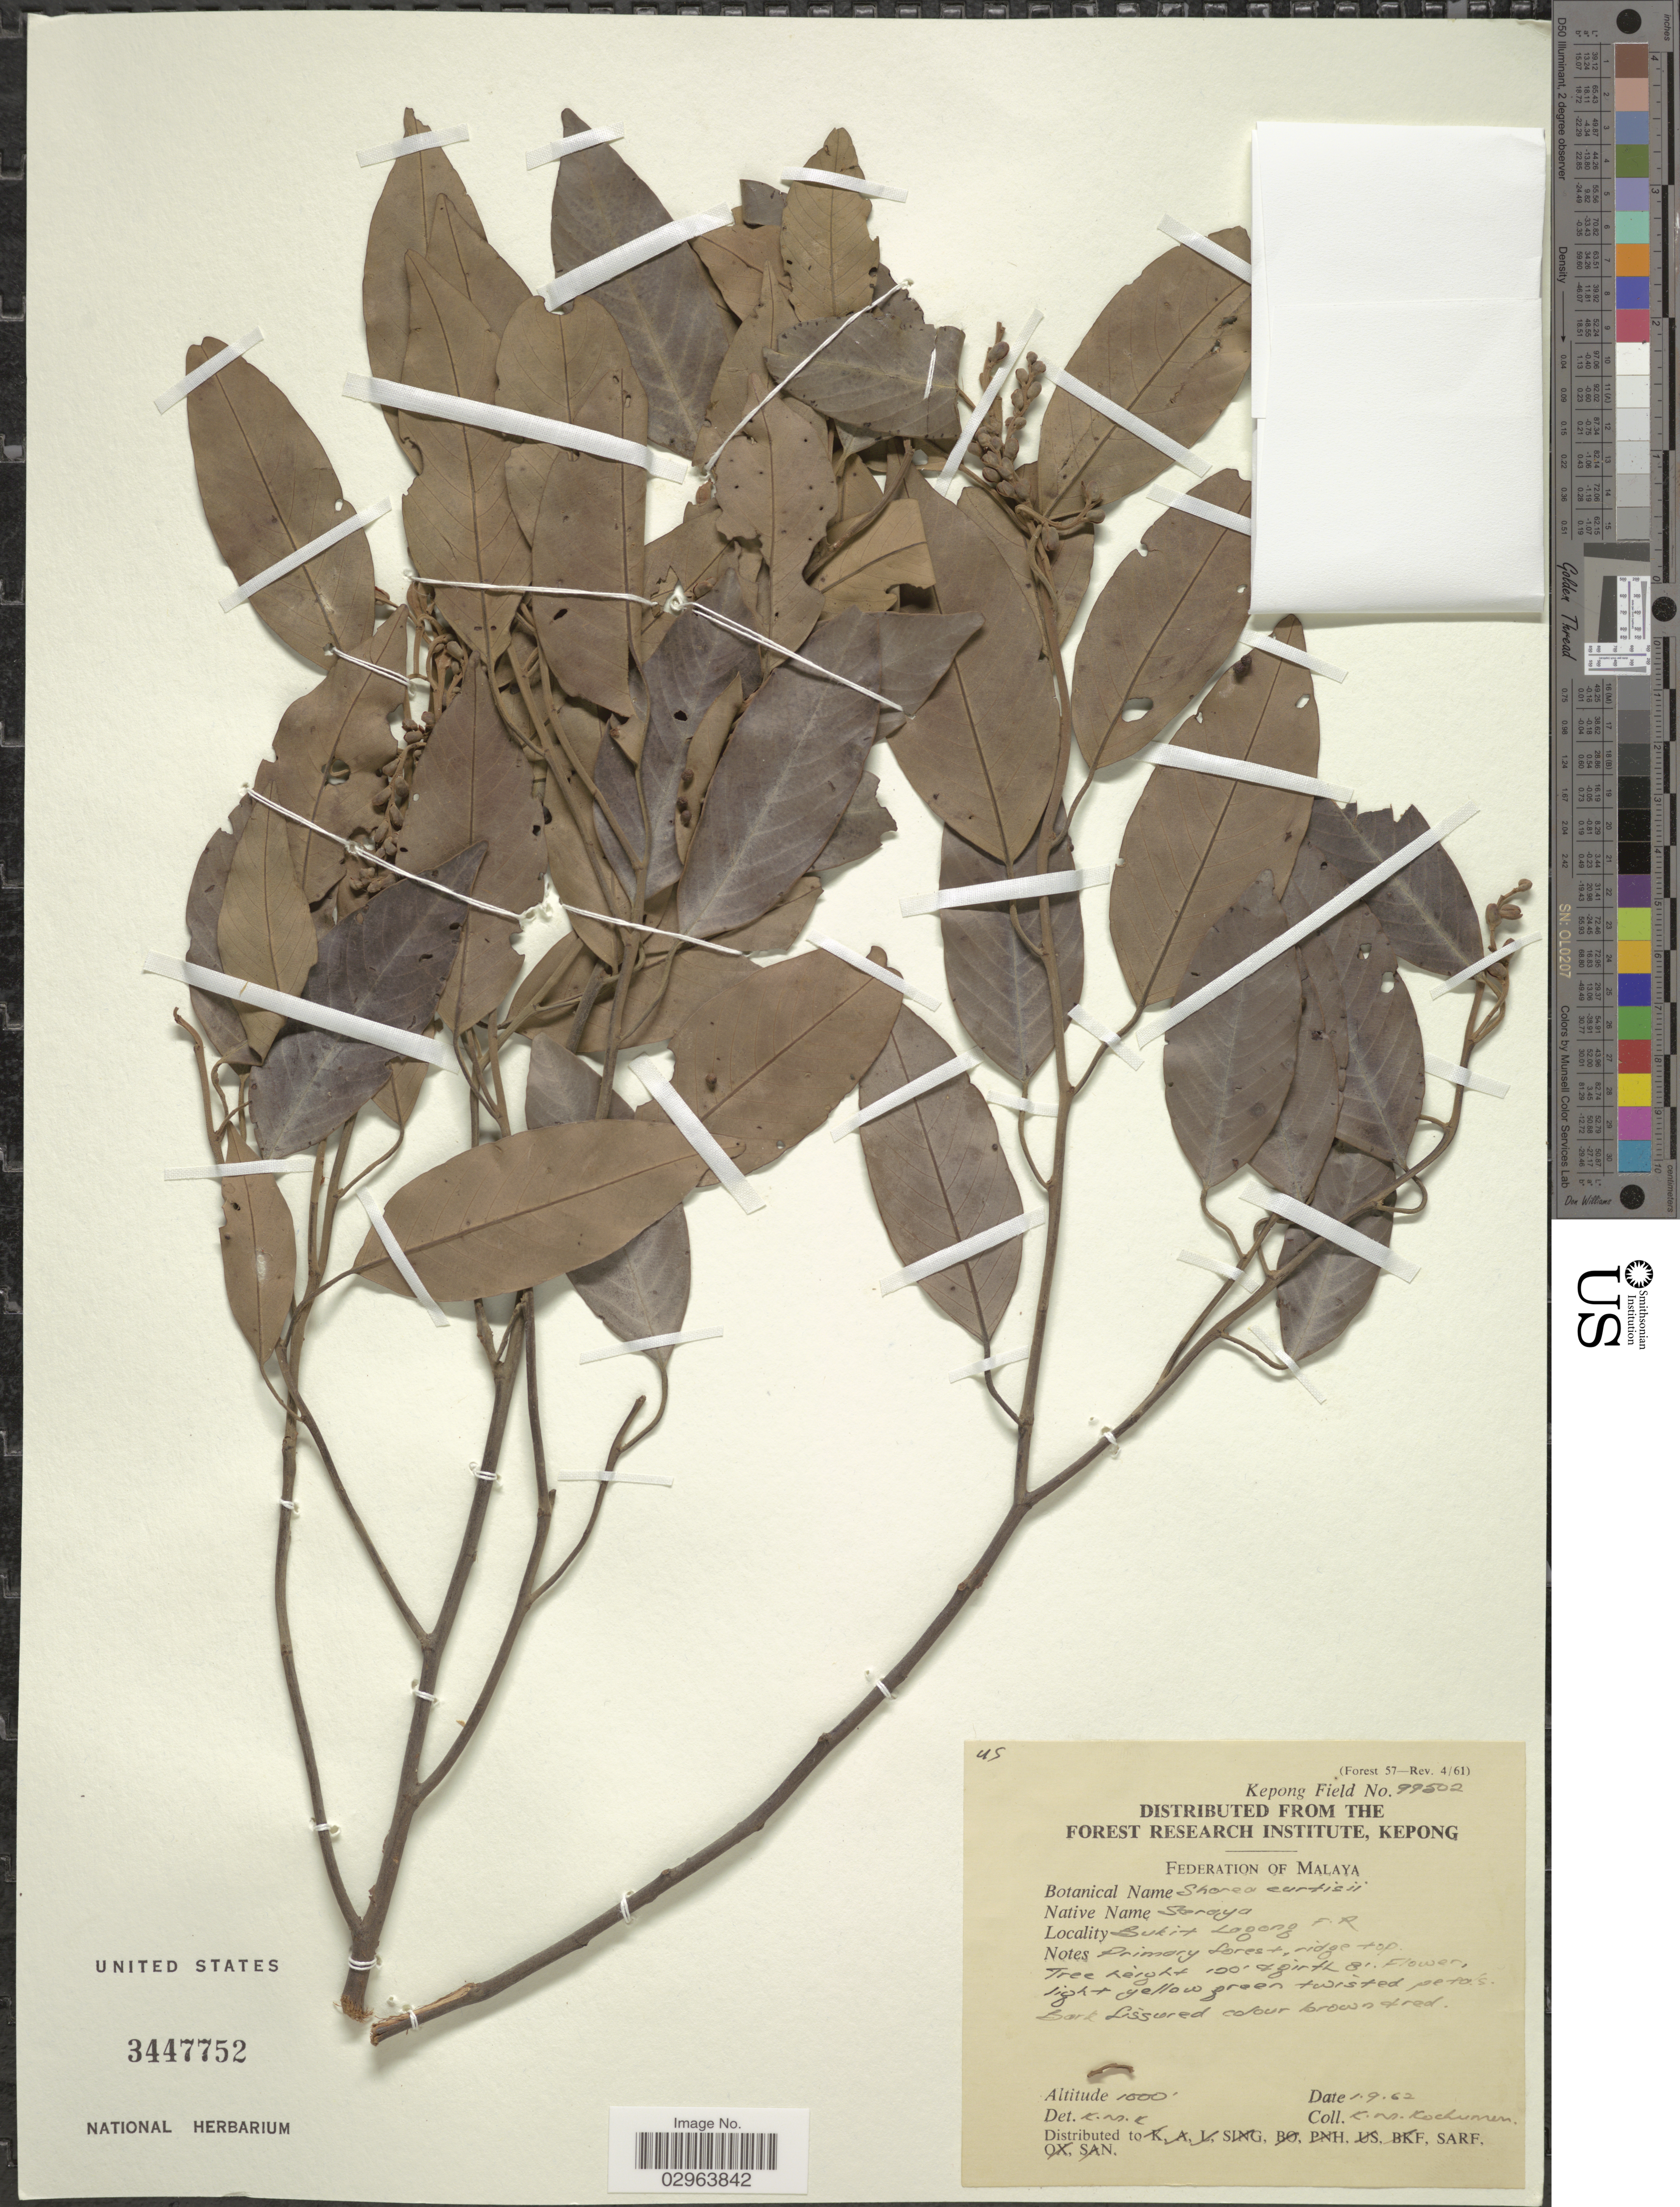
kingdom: Plantae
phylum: Tracheophyta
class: Magnoliopsida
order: Malvales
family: Dipterocarpaceae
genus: Rubroshorea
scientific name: Rubroshorea curtisii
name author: (Dyer ex King) P.S. Ashton & J. Heck.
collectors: K. Kochummen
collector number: Kepong Field 99502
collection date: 1962-09-01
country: Malaysia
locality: Federation of Malaya. Bukit Lagong F.R.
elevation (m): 305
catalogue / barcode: US 3447752